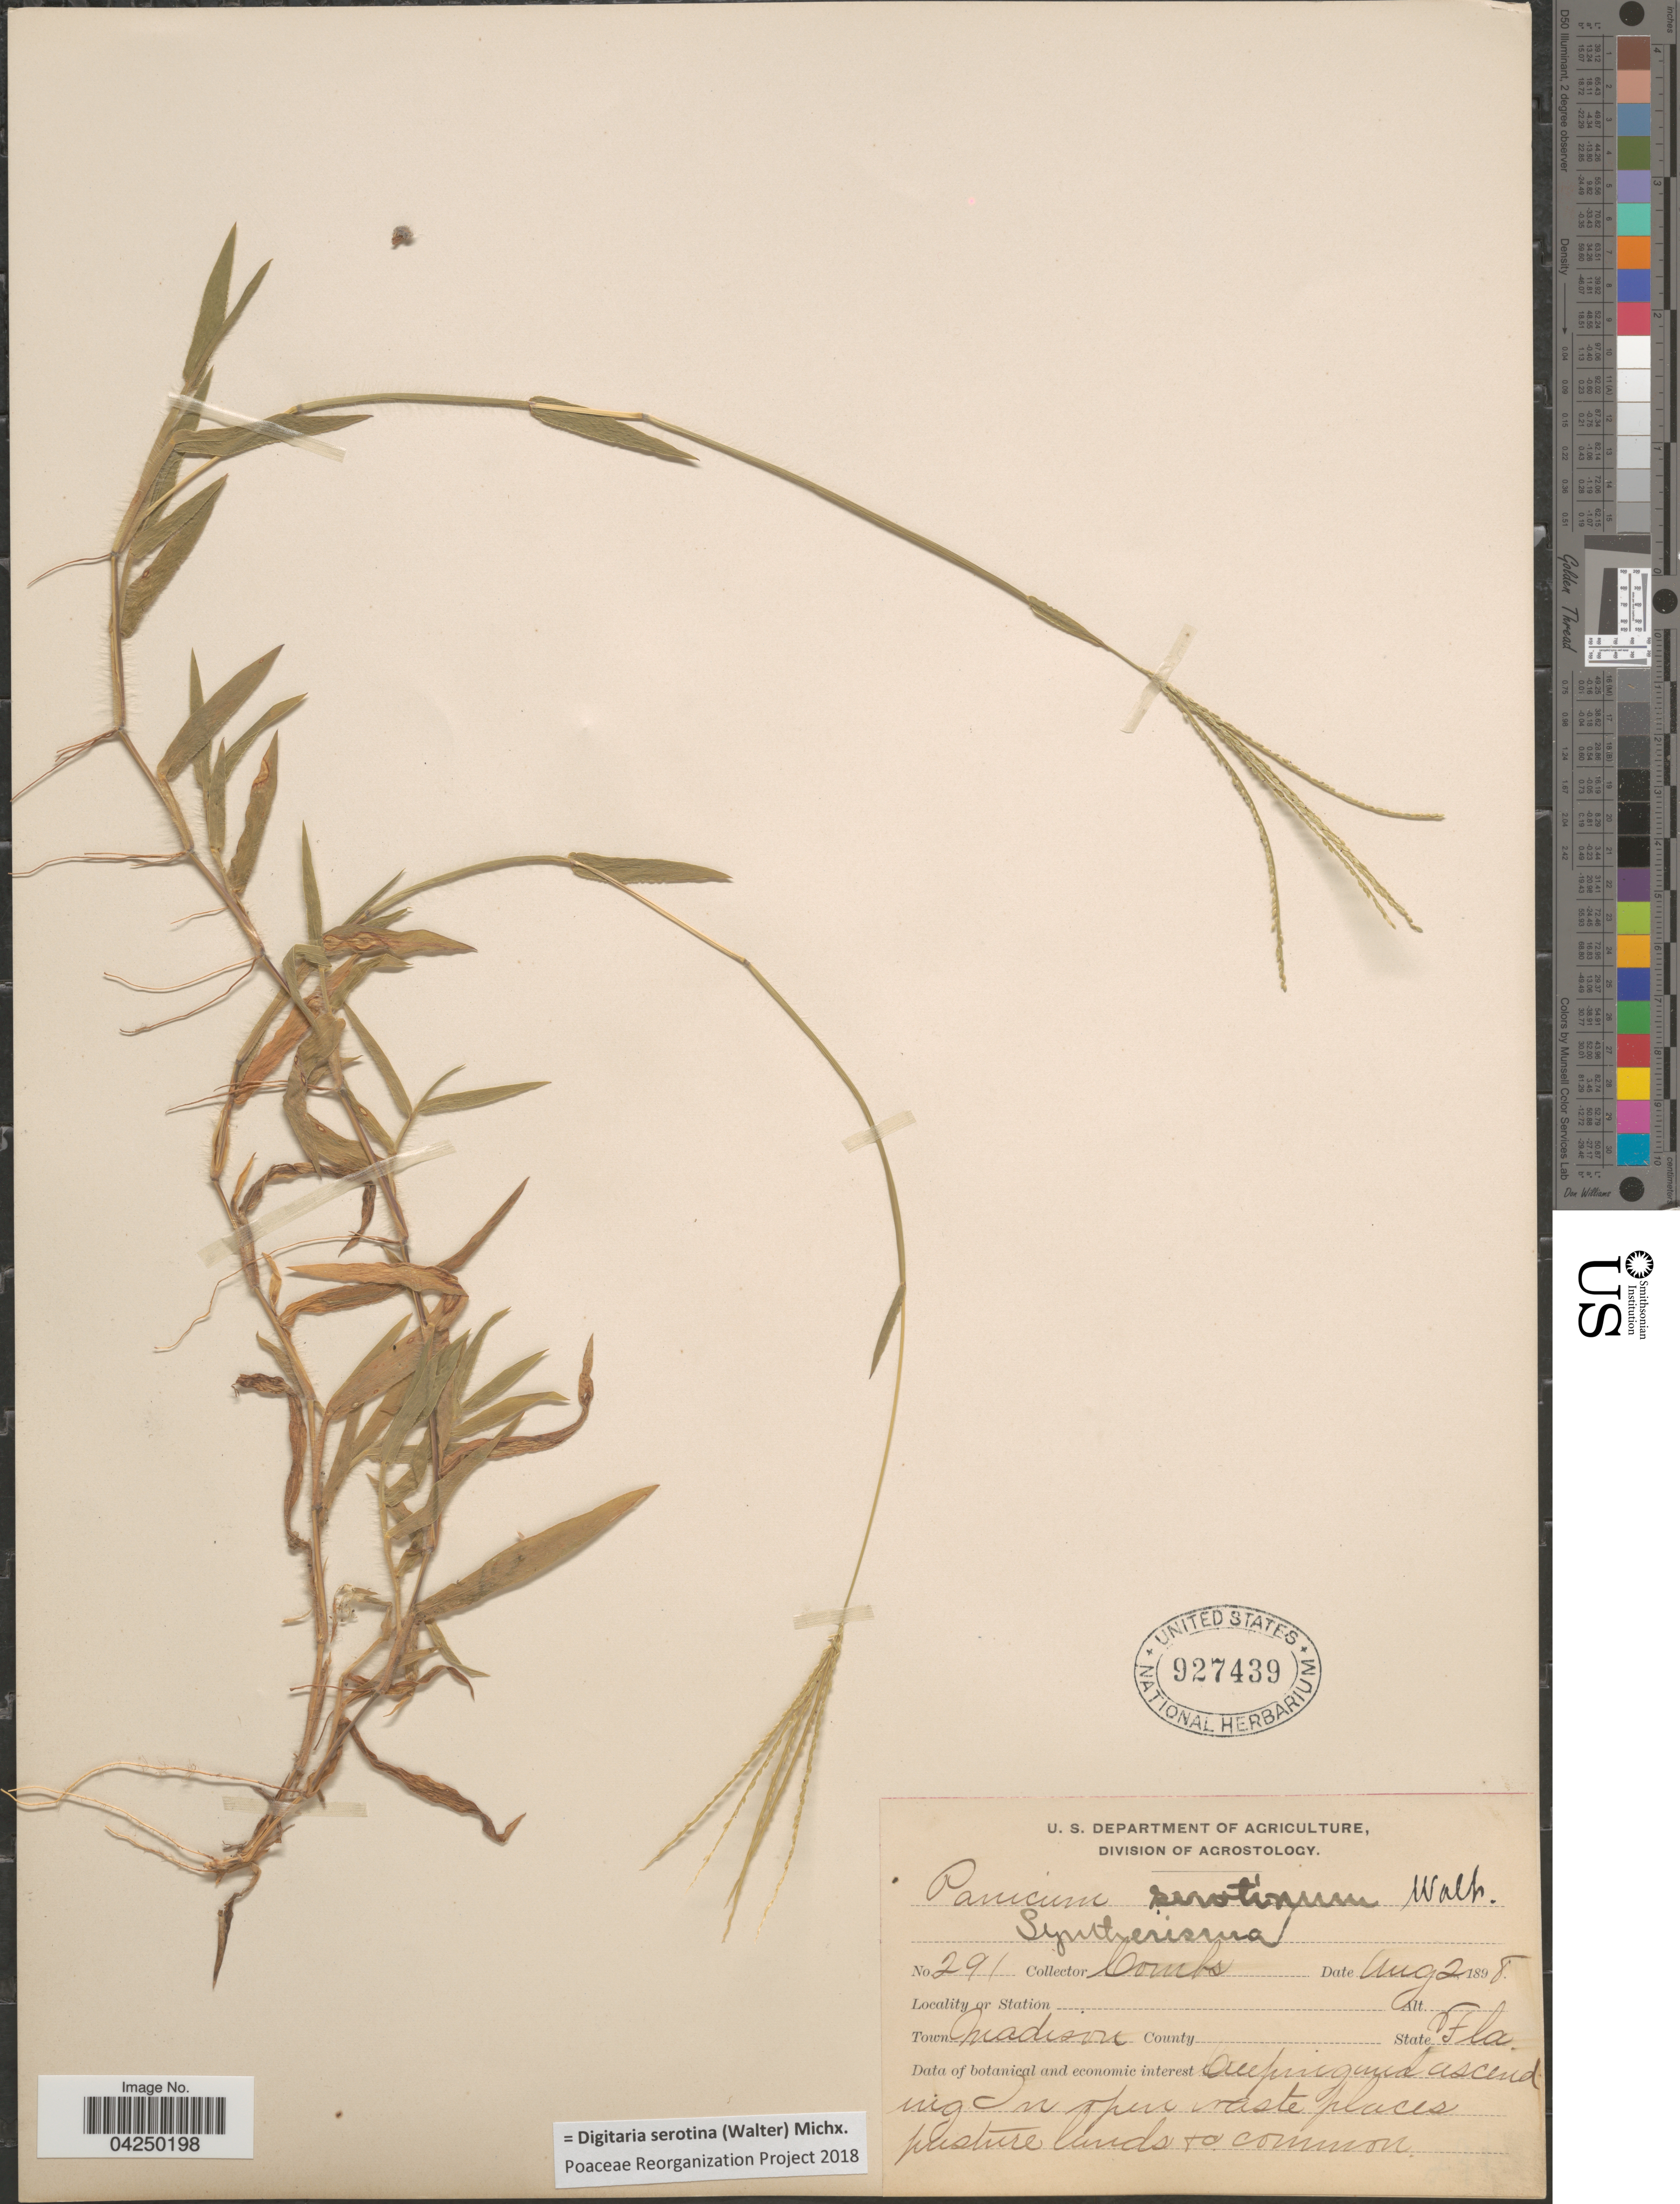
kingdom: Plantae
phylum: Tracheophyta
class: Liliopsida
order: Poales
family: Poaceae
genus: Digitaria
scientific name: Digitaria serotina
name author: (Walter) Michx.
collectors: -. Combs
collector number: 291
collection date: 1898-08-02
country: United States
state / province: Florida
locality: Town Madison. Creeping and ascending in open waste places pasture lands to common.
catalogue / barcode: US 927439